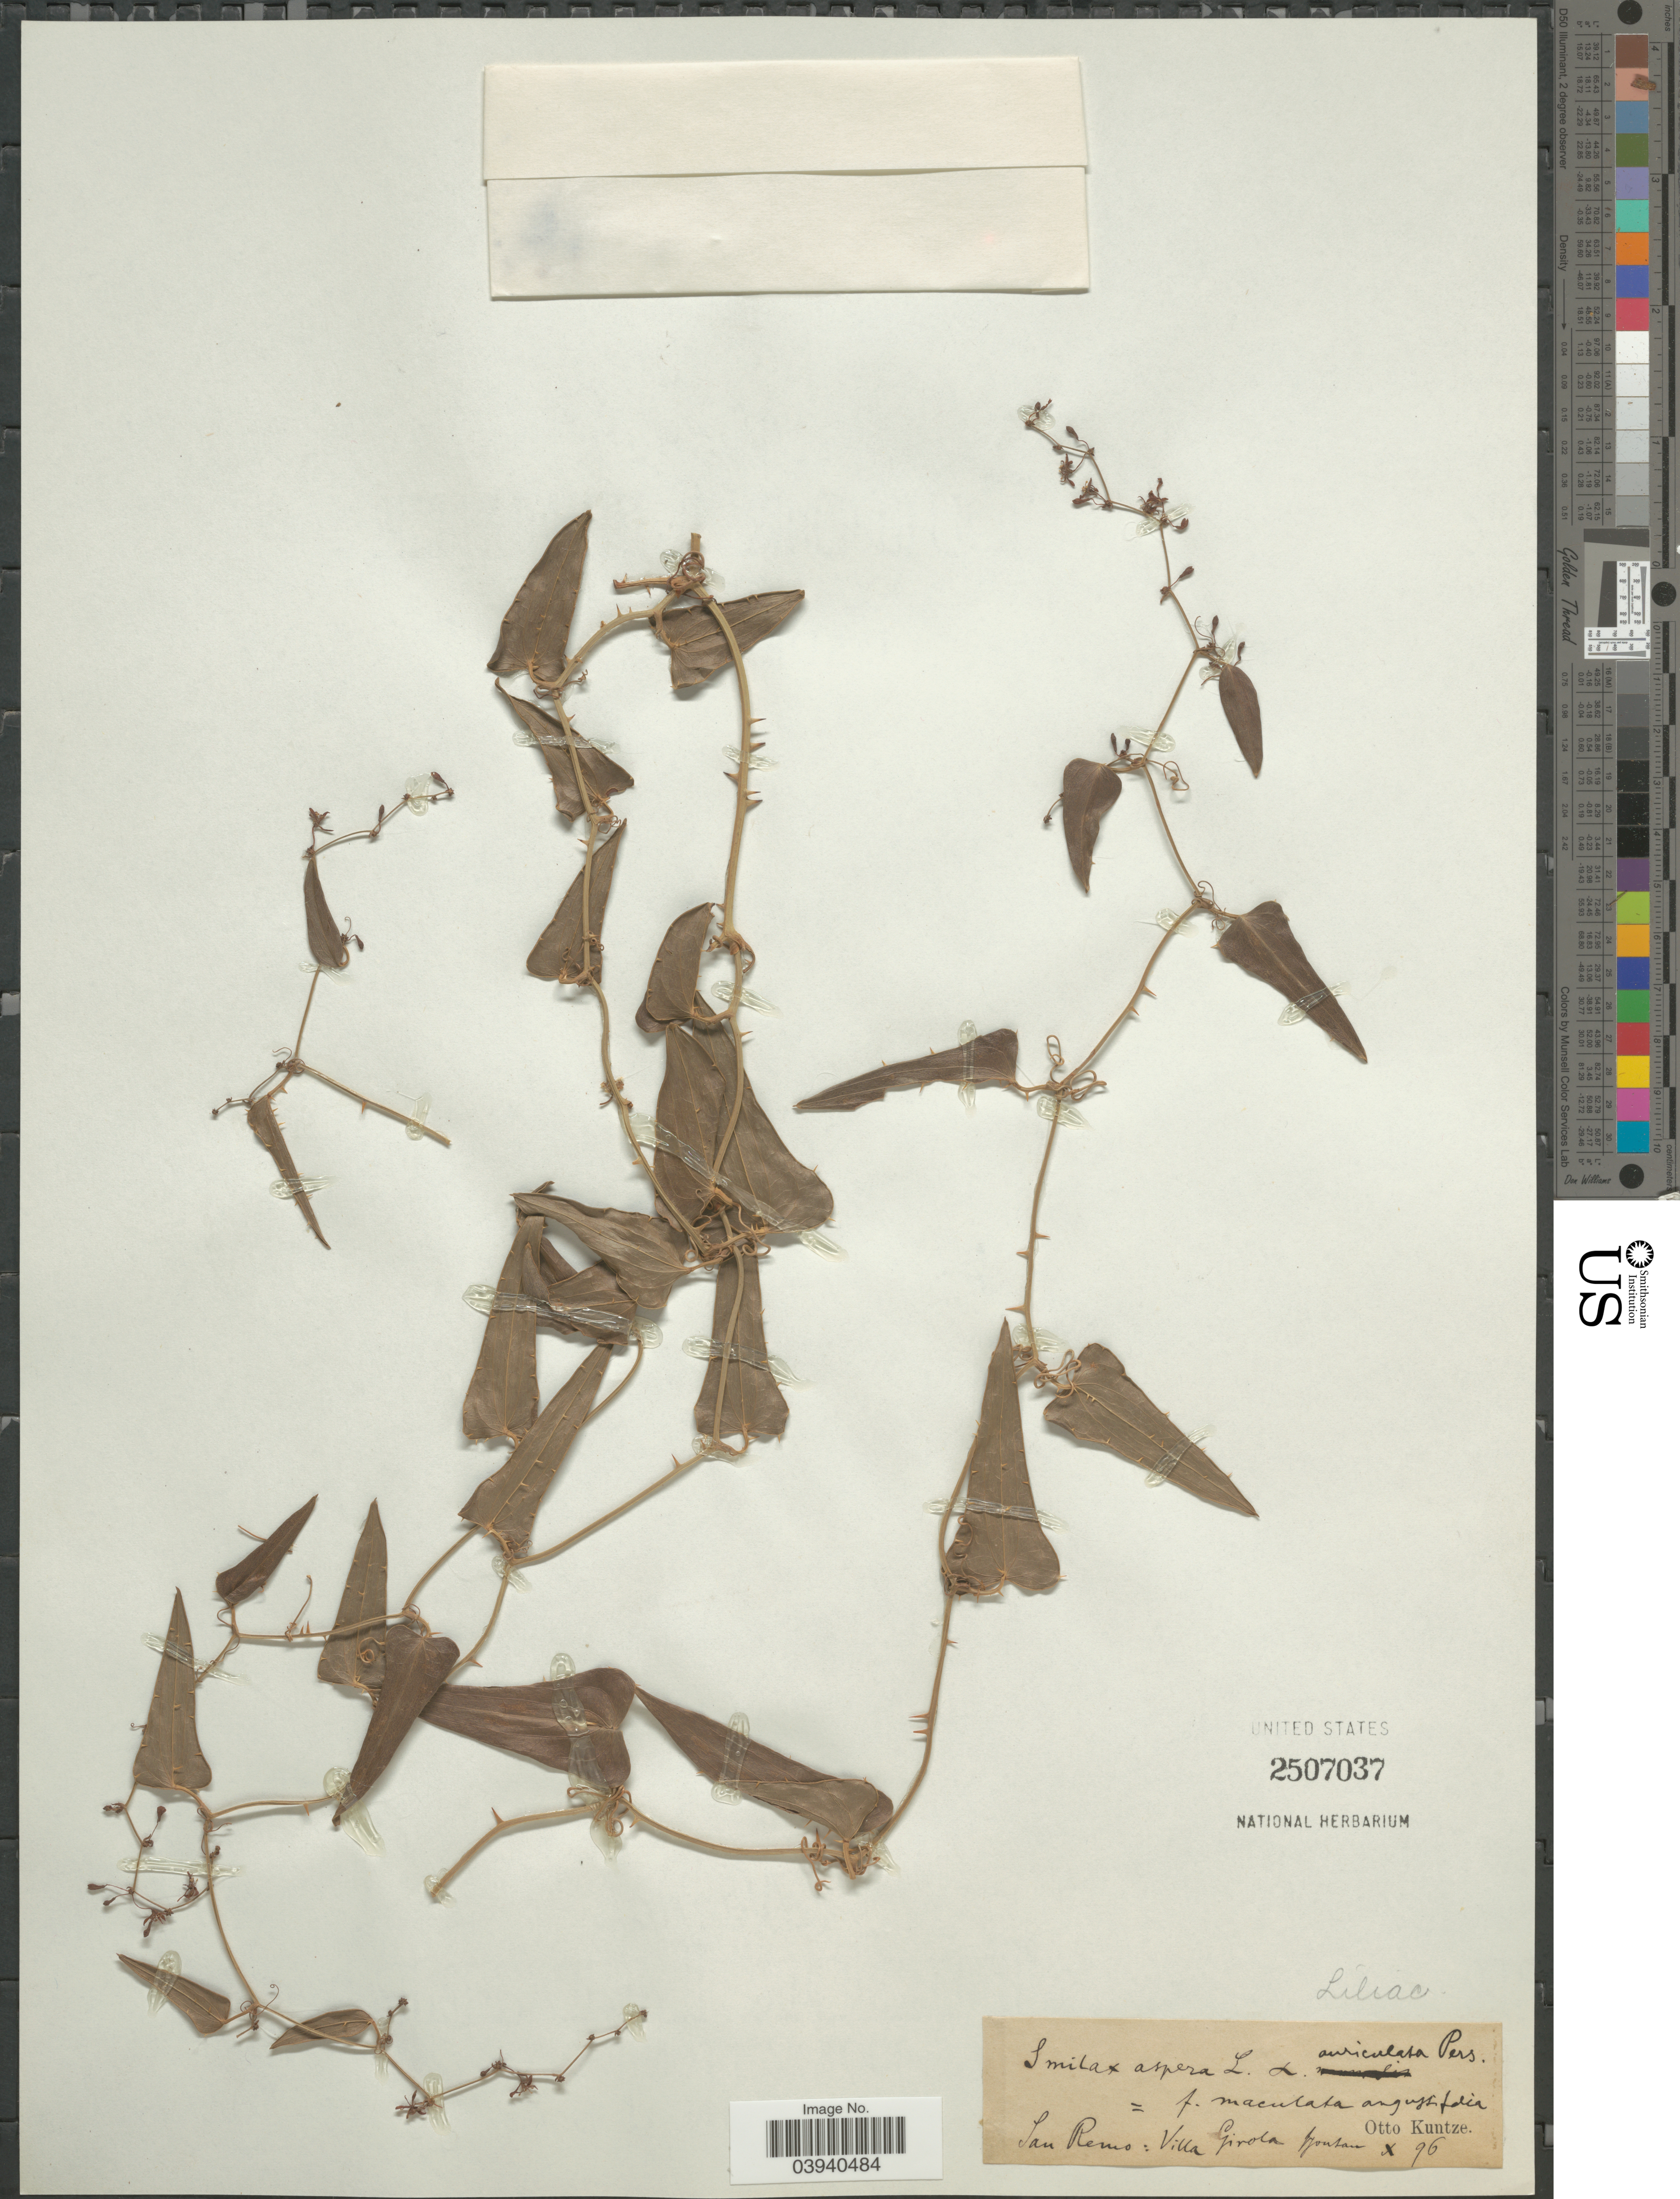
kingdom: Plantae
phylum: Tracheophyta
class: Liliopsida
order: Liliales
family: Smilacaceae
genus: Smilax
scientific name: Smilax aspera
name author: L.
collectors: C.E.O. Kuntze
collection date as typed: Transcribed d/m/y: /10/96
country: Italy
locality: San Remo: Villa Girola.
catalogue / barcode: US 2507037